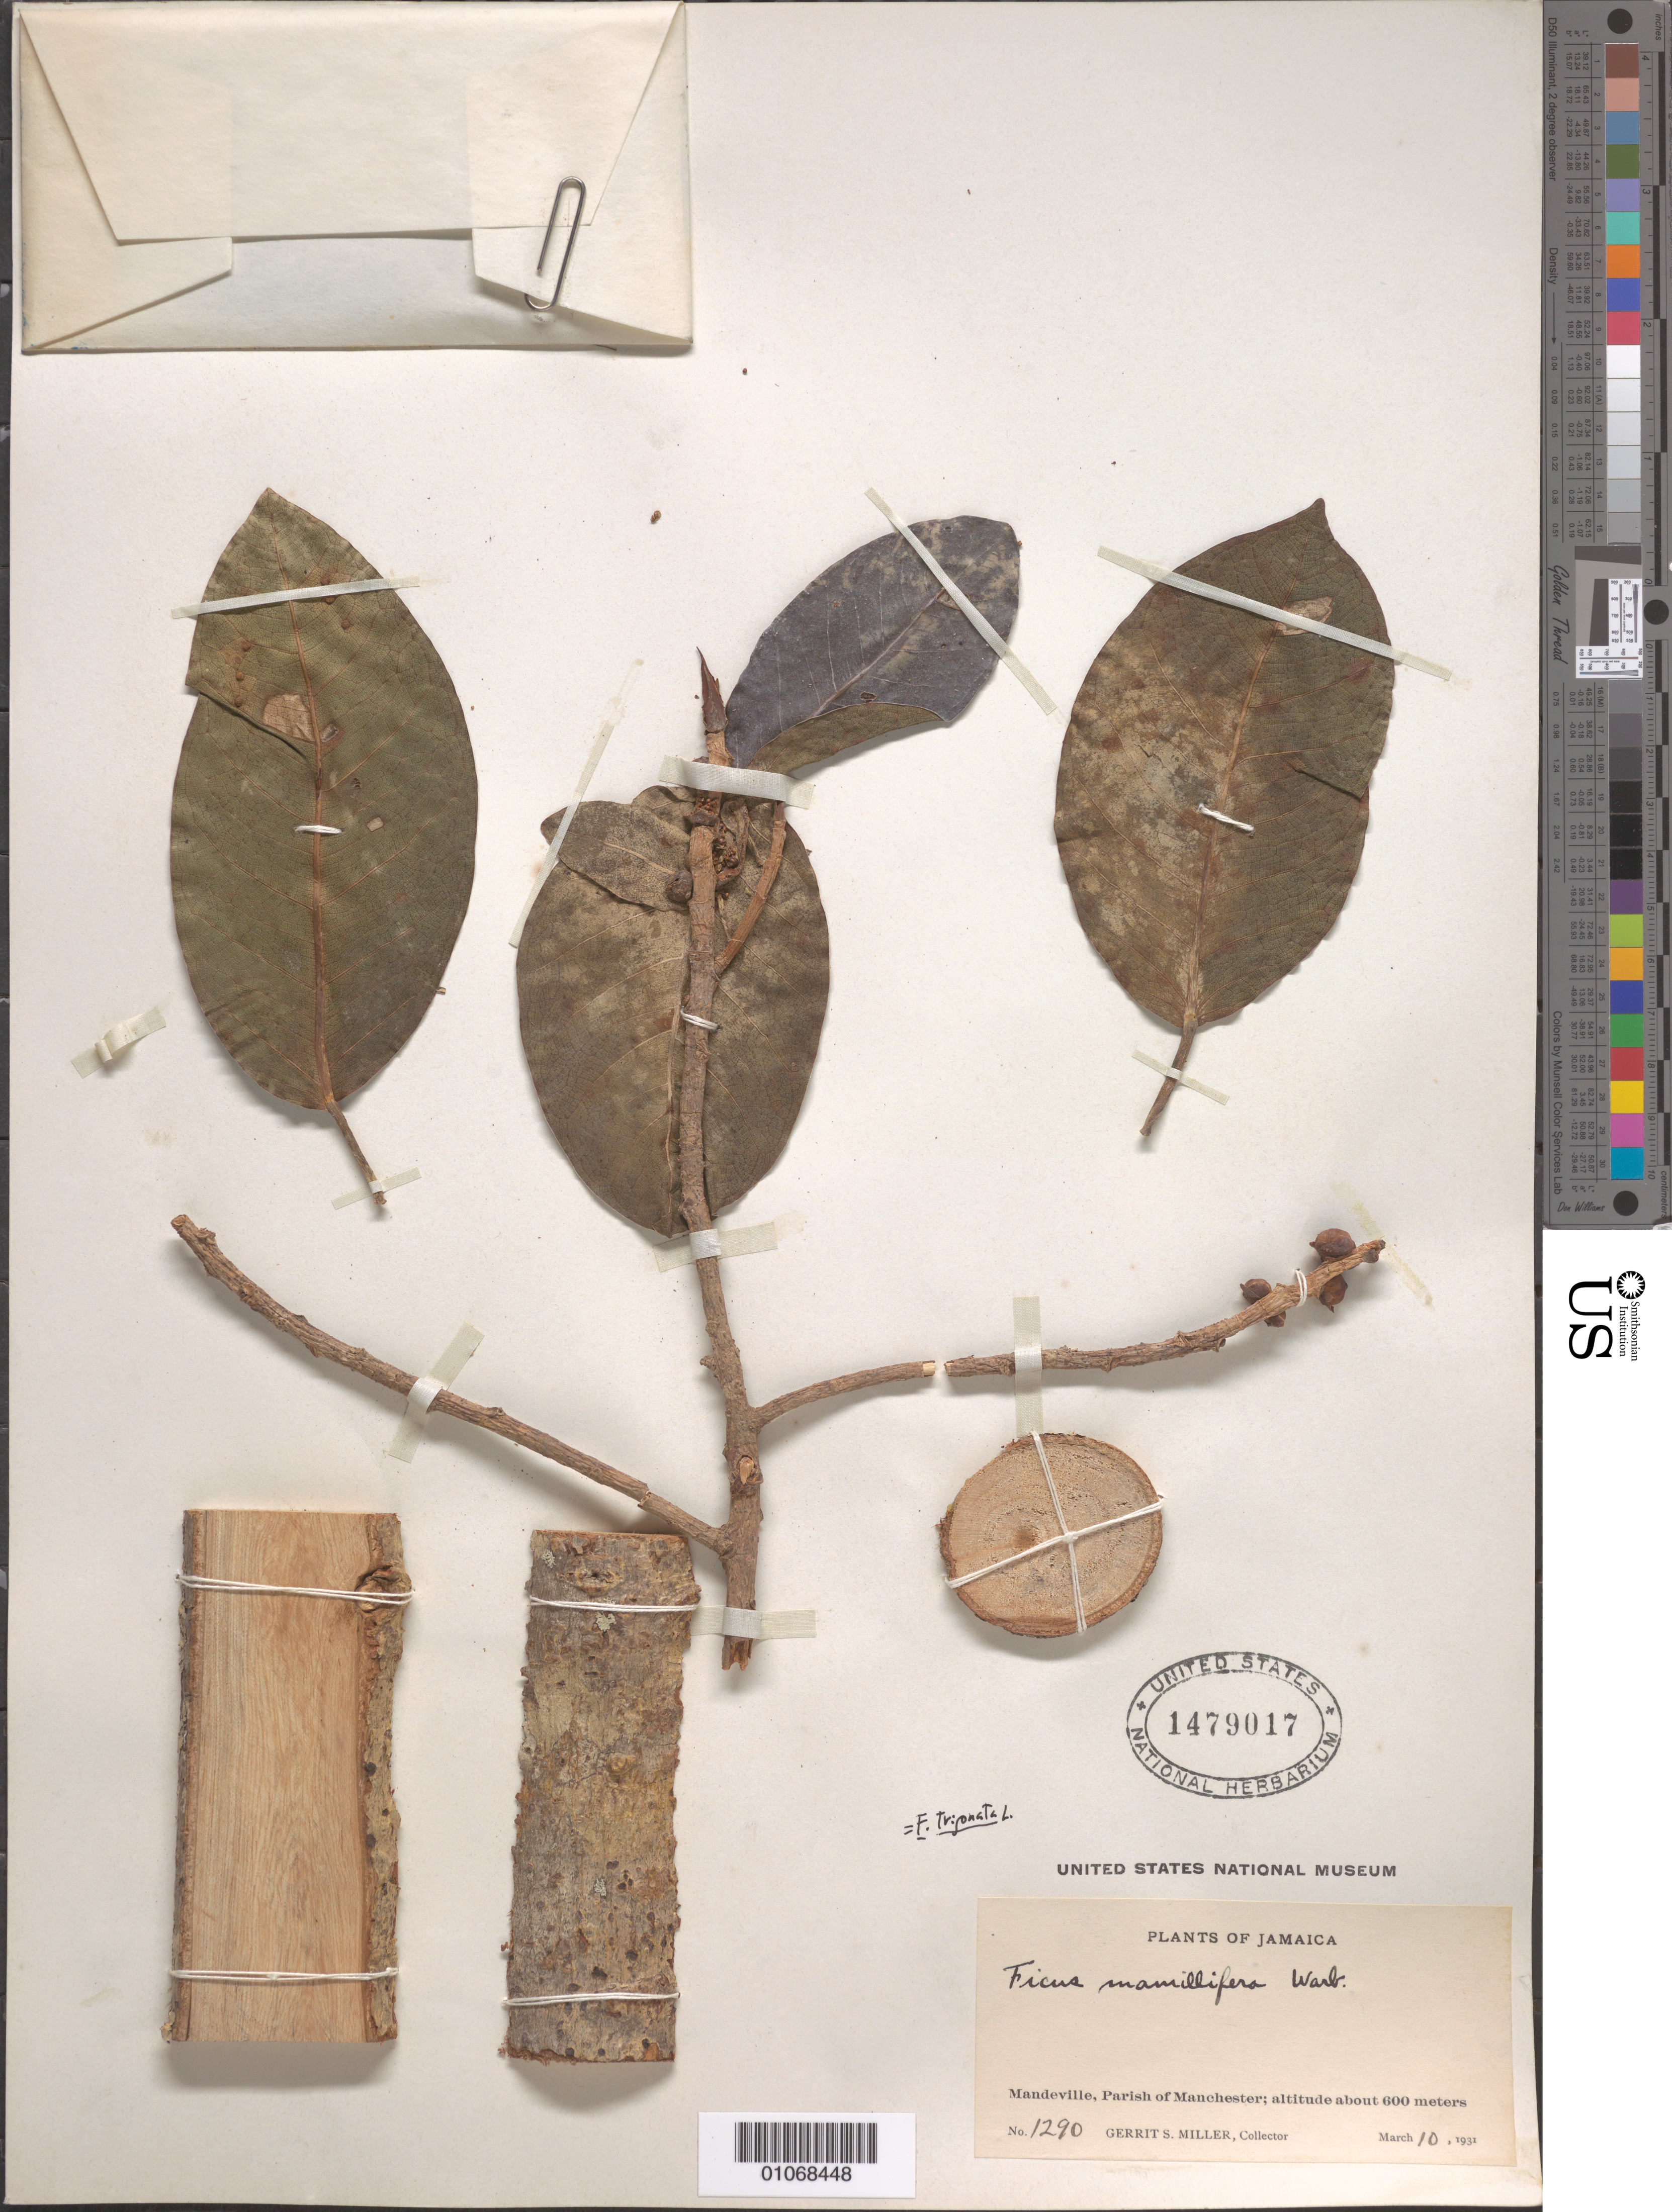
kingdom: Plantae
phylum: Tracheophyta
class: Magnoliopsida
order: Rosales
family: Moraceae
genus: Ficus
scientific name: Ficus trigonata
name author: L.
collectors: G. S. Miller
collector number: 1290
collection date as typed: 10 Mar 1931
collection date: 1931-03-10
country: Jamaica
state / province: Manchester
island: Jamaica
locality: Mandeville.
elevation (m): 600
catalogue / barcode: US 1479017